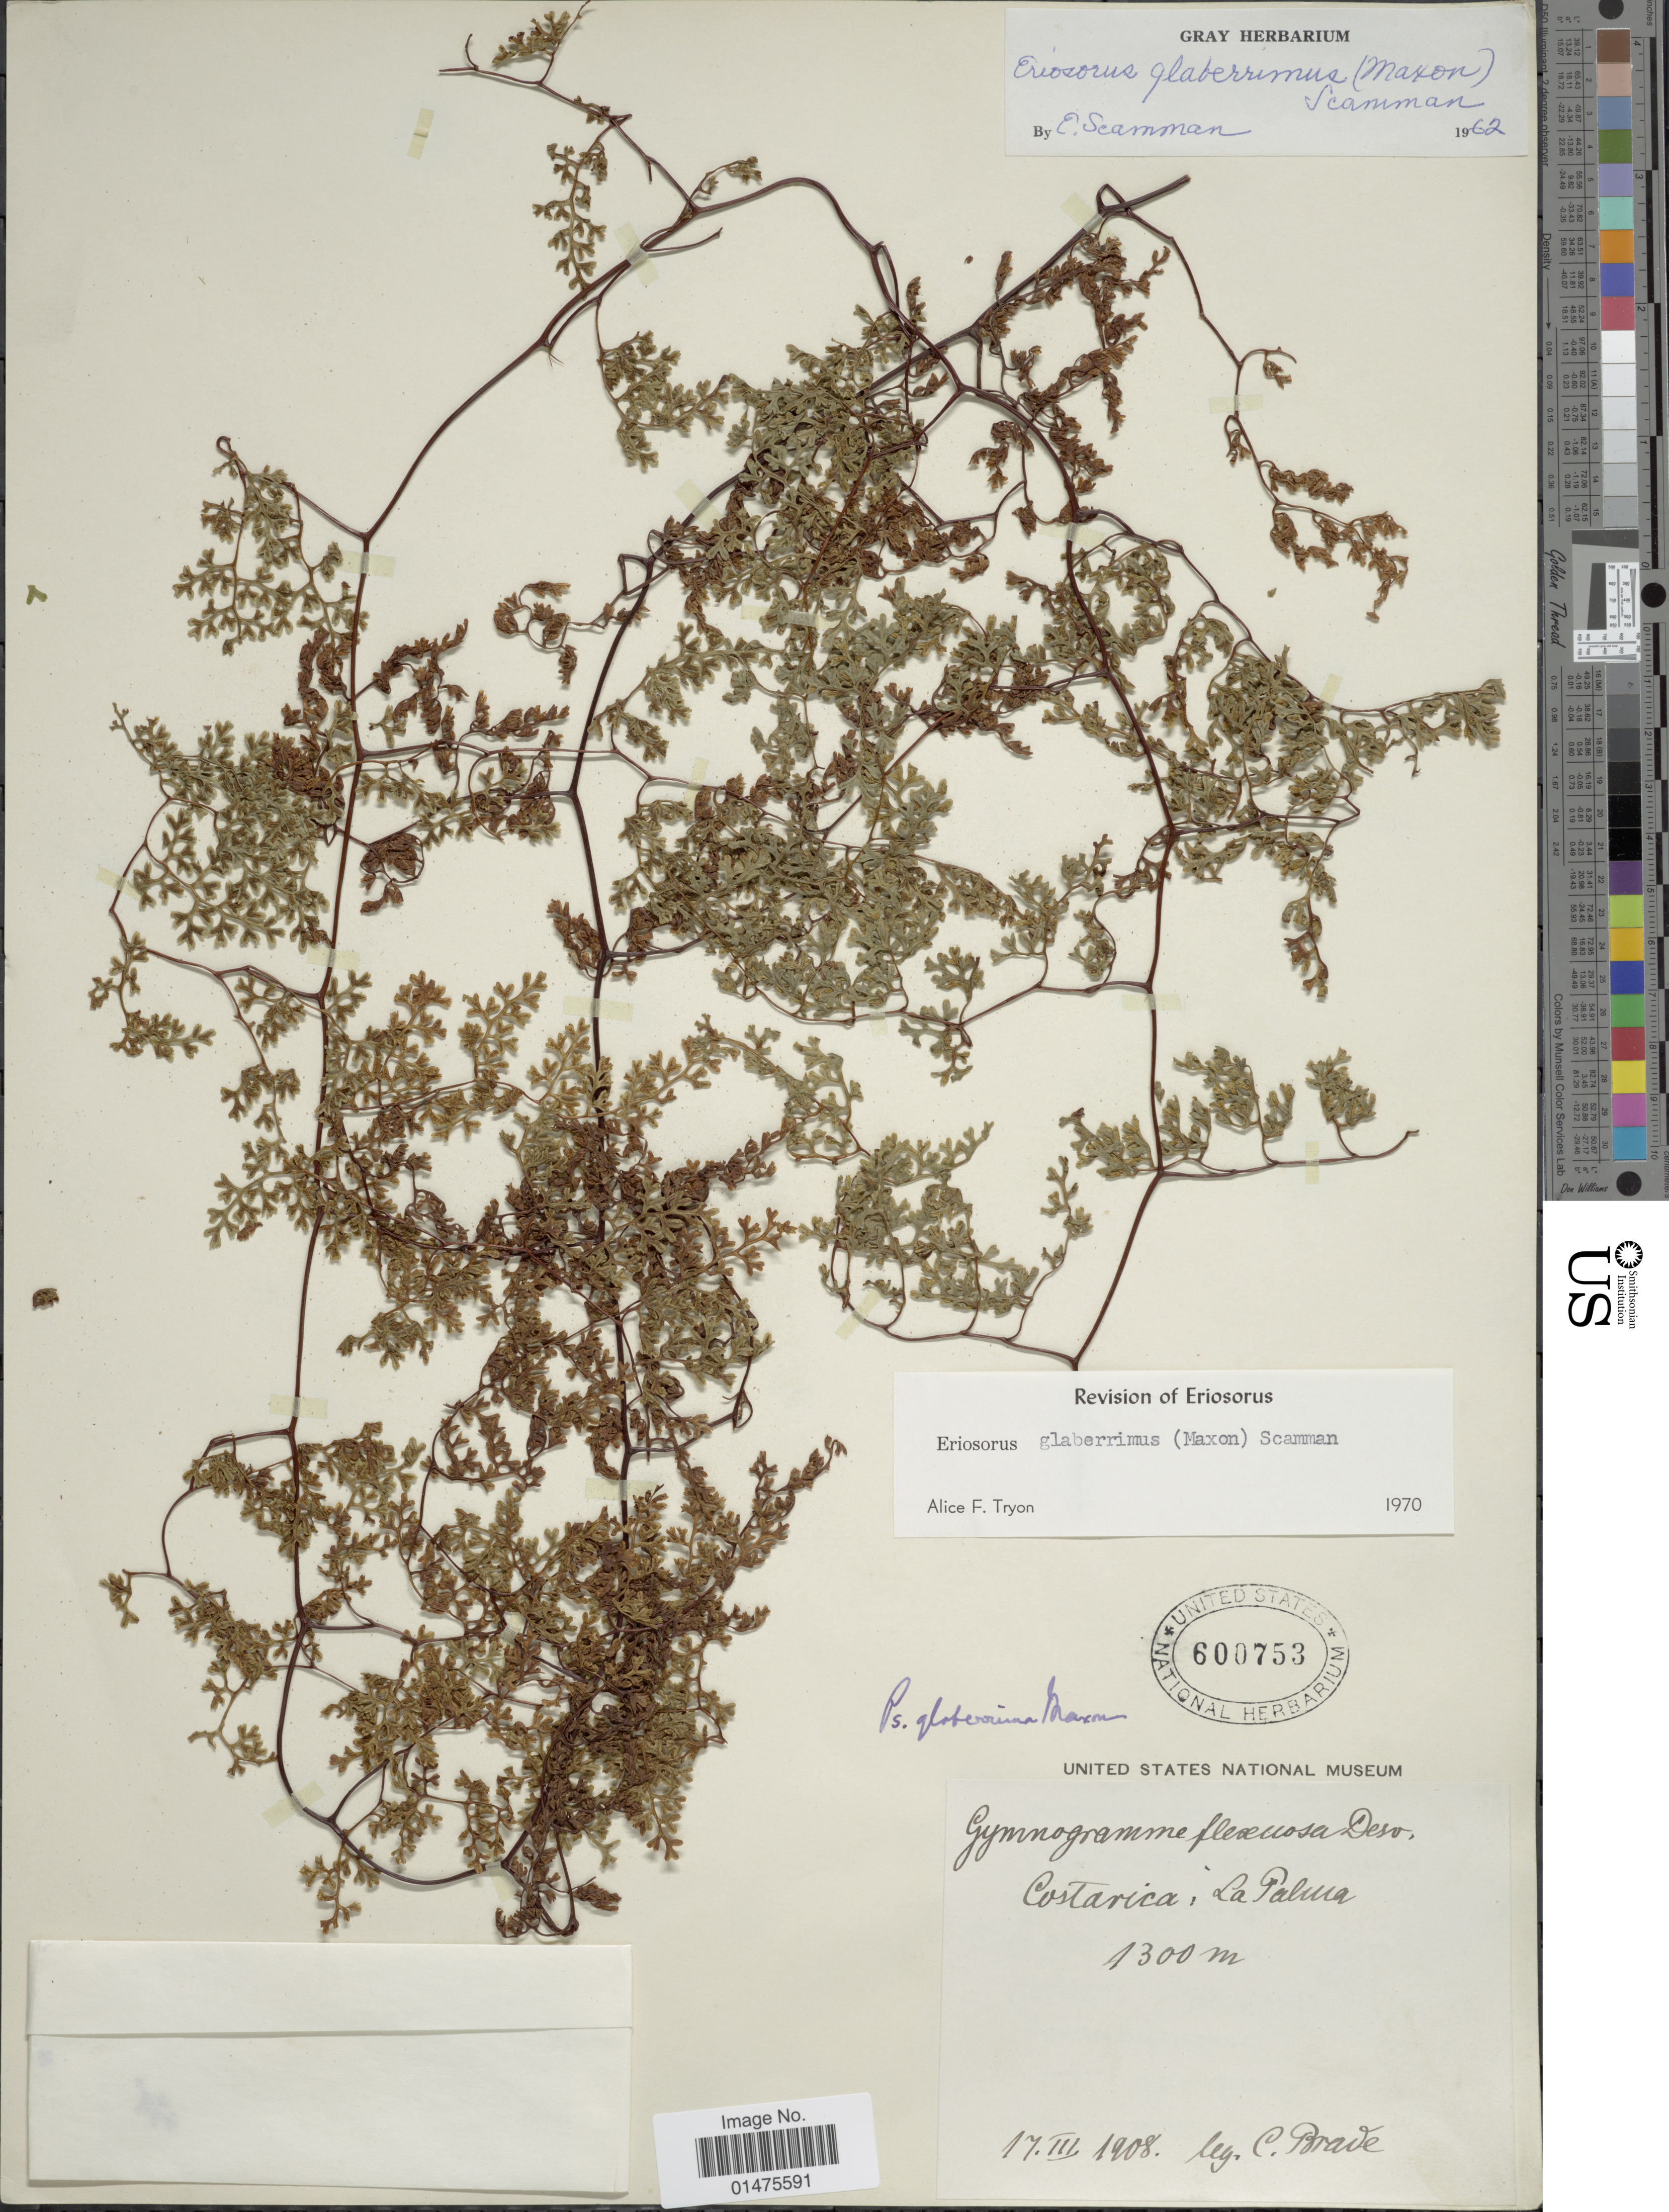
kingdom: Plantae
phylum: Tracheophyta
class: Polypodiopsida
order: Polypodiales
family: Pteridaceae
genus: Jamesonia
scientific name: Jamesonia glaberrima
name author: (Maxon) Christenh.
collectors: C. Brade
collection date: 1908-03-17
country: Costa Rica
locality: La Palma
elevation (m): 1300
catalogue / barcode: US 600753